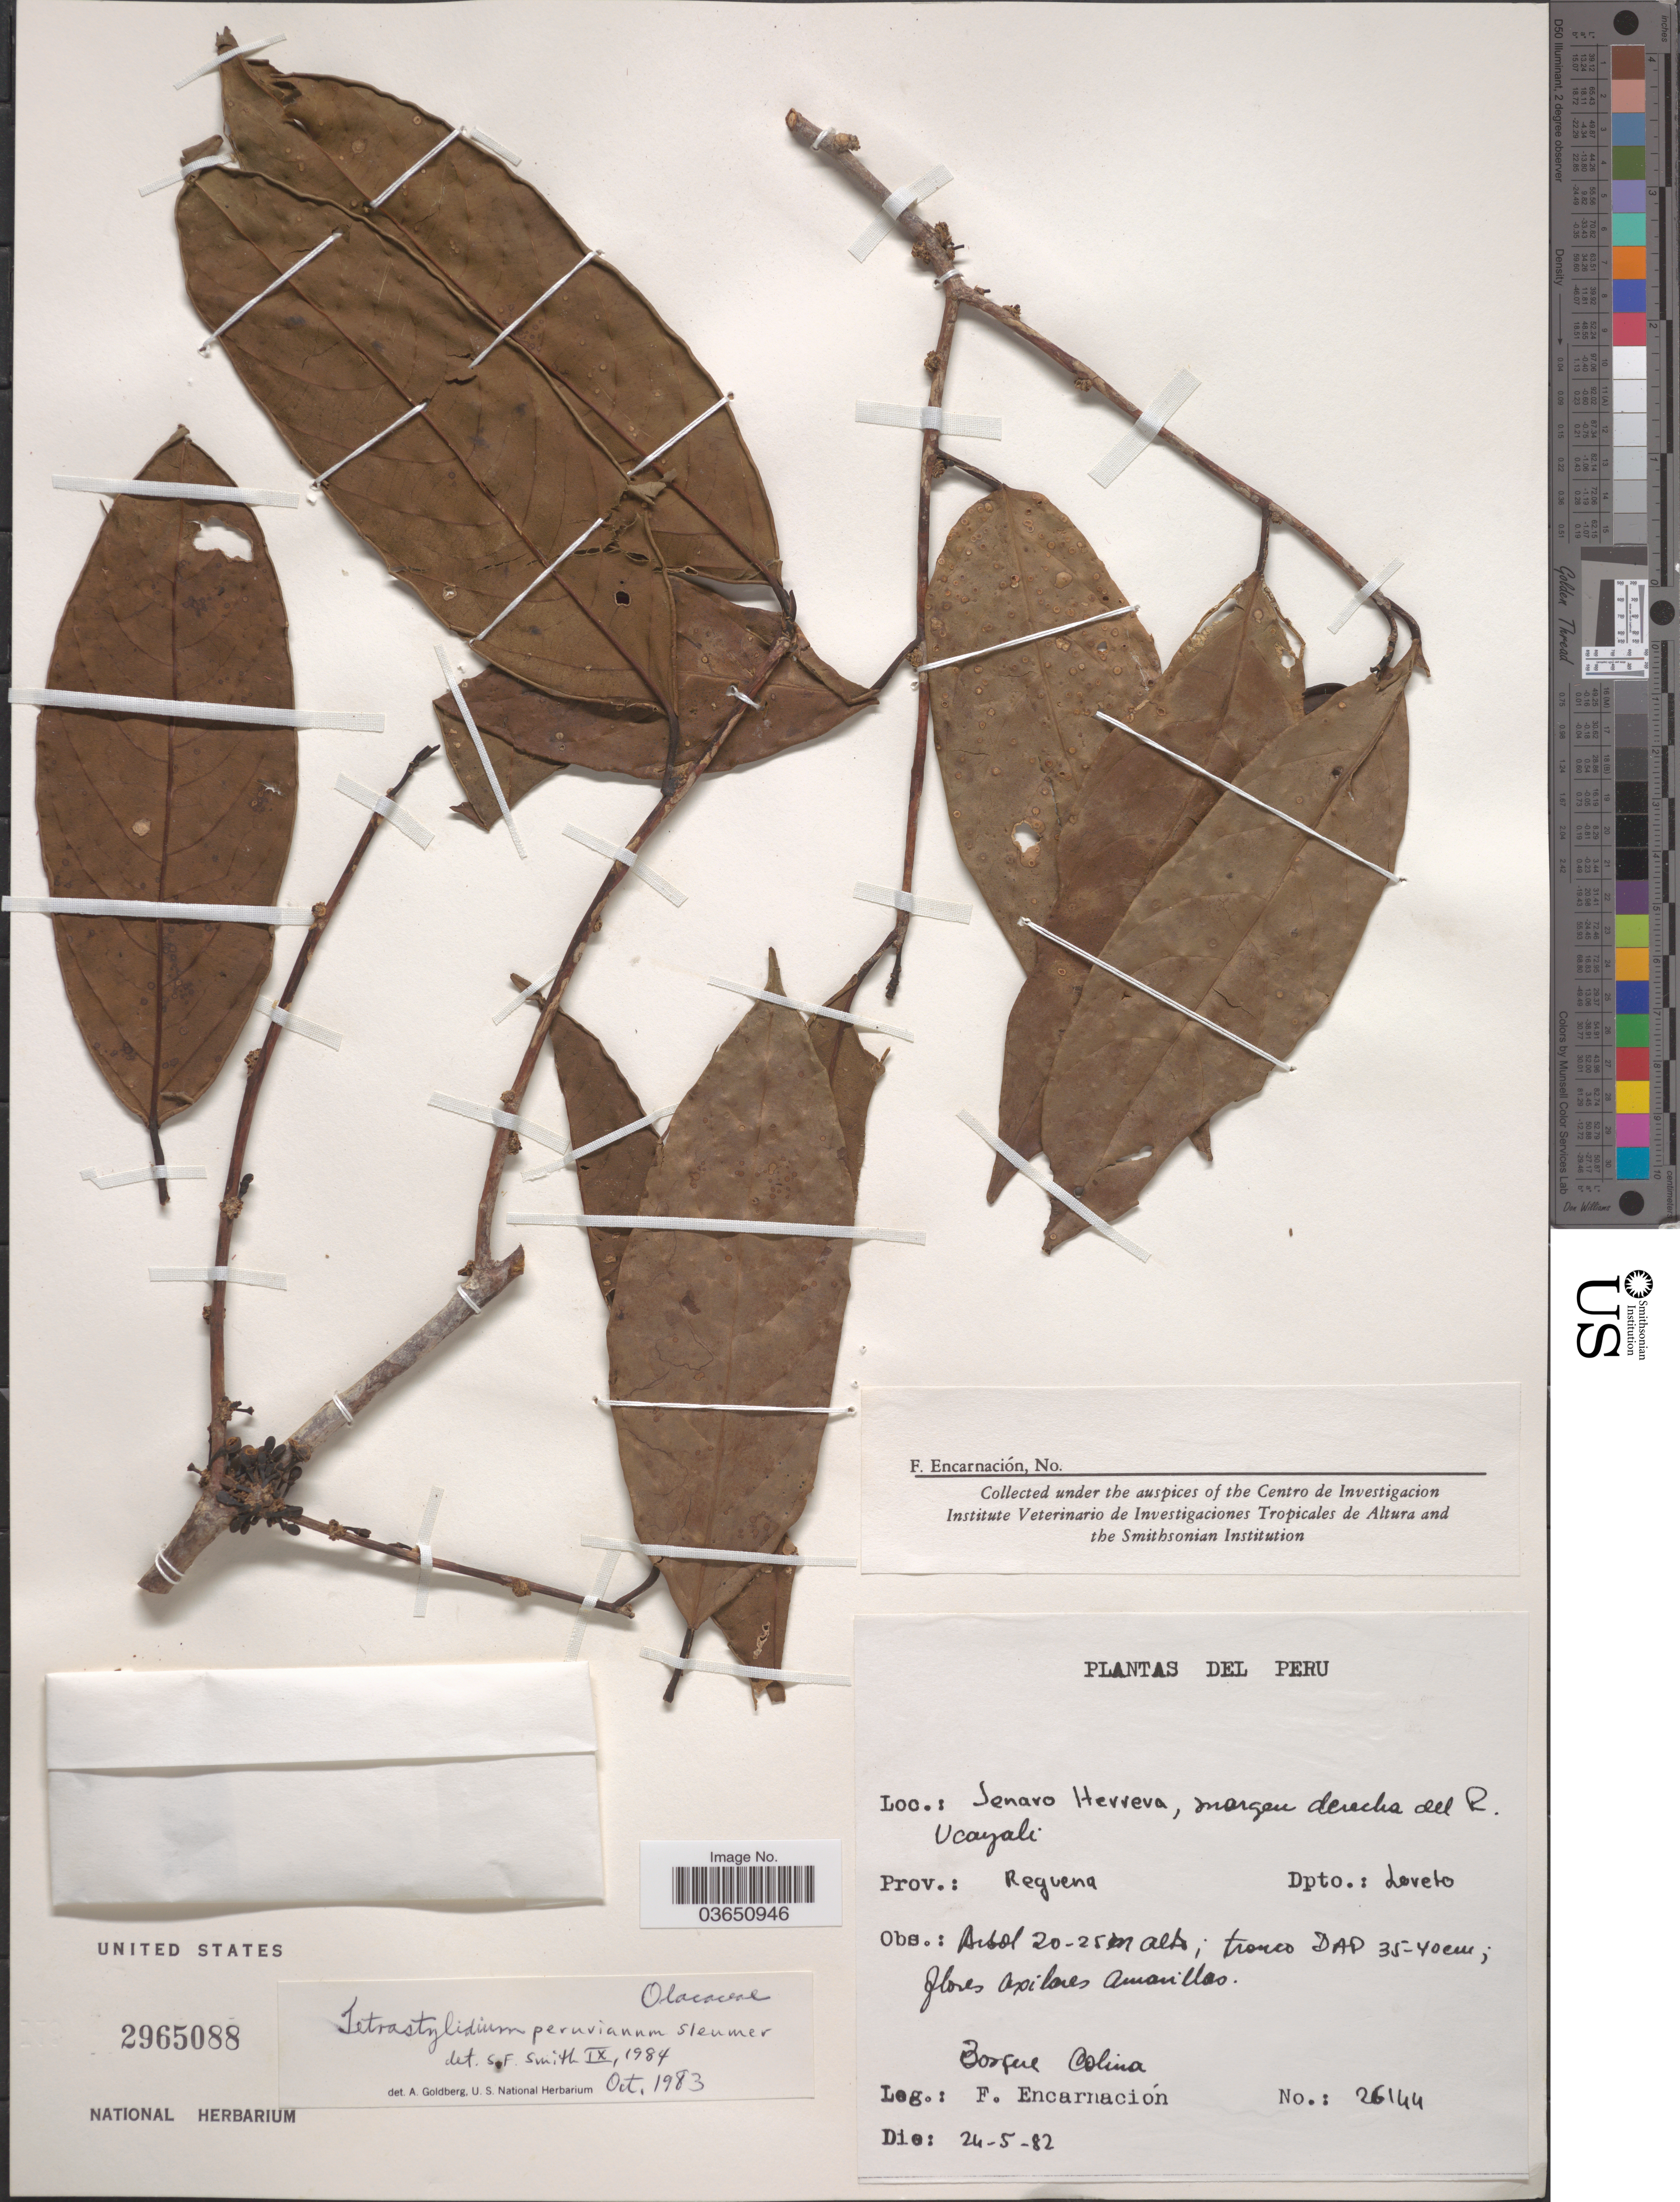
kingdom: Plantae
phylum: Tracheophyta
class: Magnoliopsida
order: Santalales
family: Strombosiaceae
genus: Tetrastylidium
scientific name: Tetrastylidium peruvianum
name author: Sleumer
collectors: F. Encarnación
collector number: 26144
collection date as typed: Transcribed d/m/y: 24/5/82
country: Peru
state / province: Loreto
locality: Jenaro Herrera, margen derecha del R. Ucayali. Prov.: Requena. Dpto. Loreto.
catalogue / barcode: US 2965088